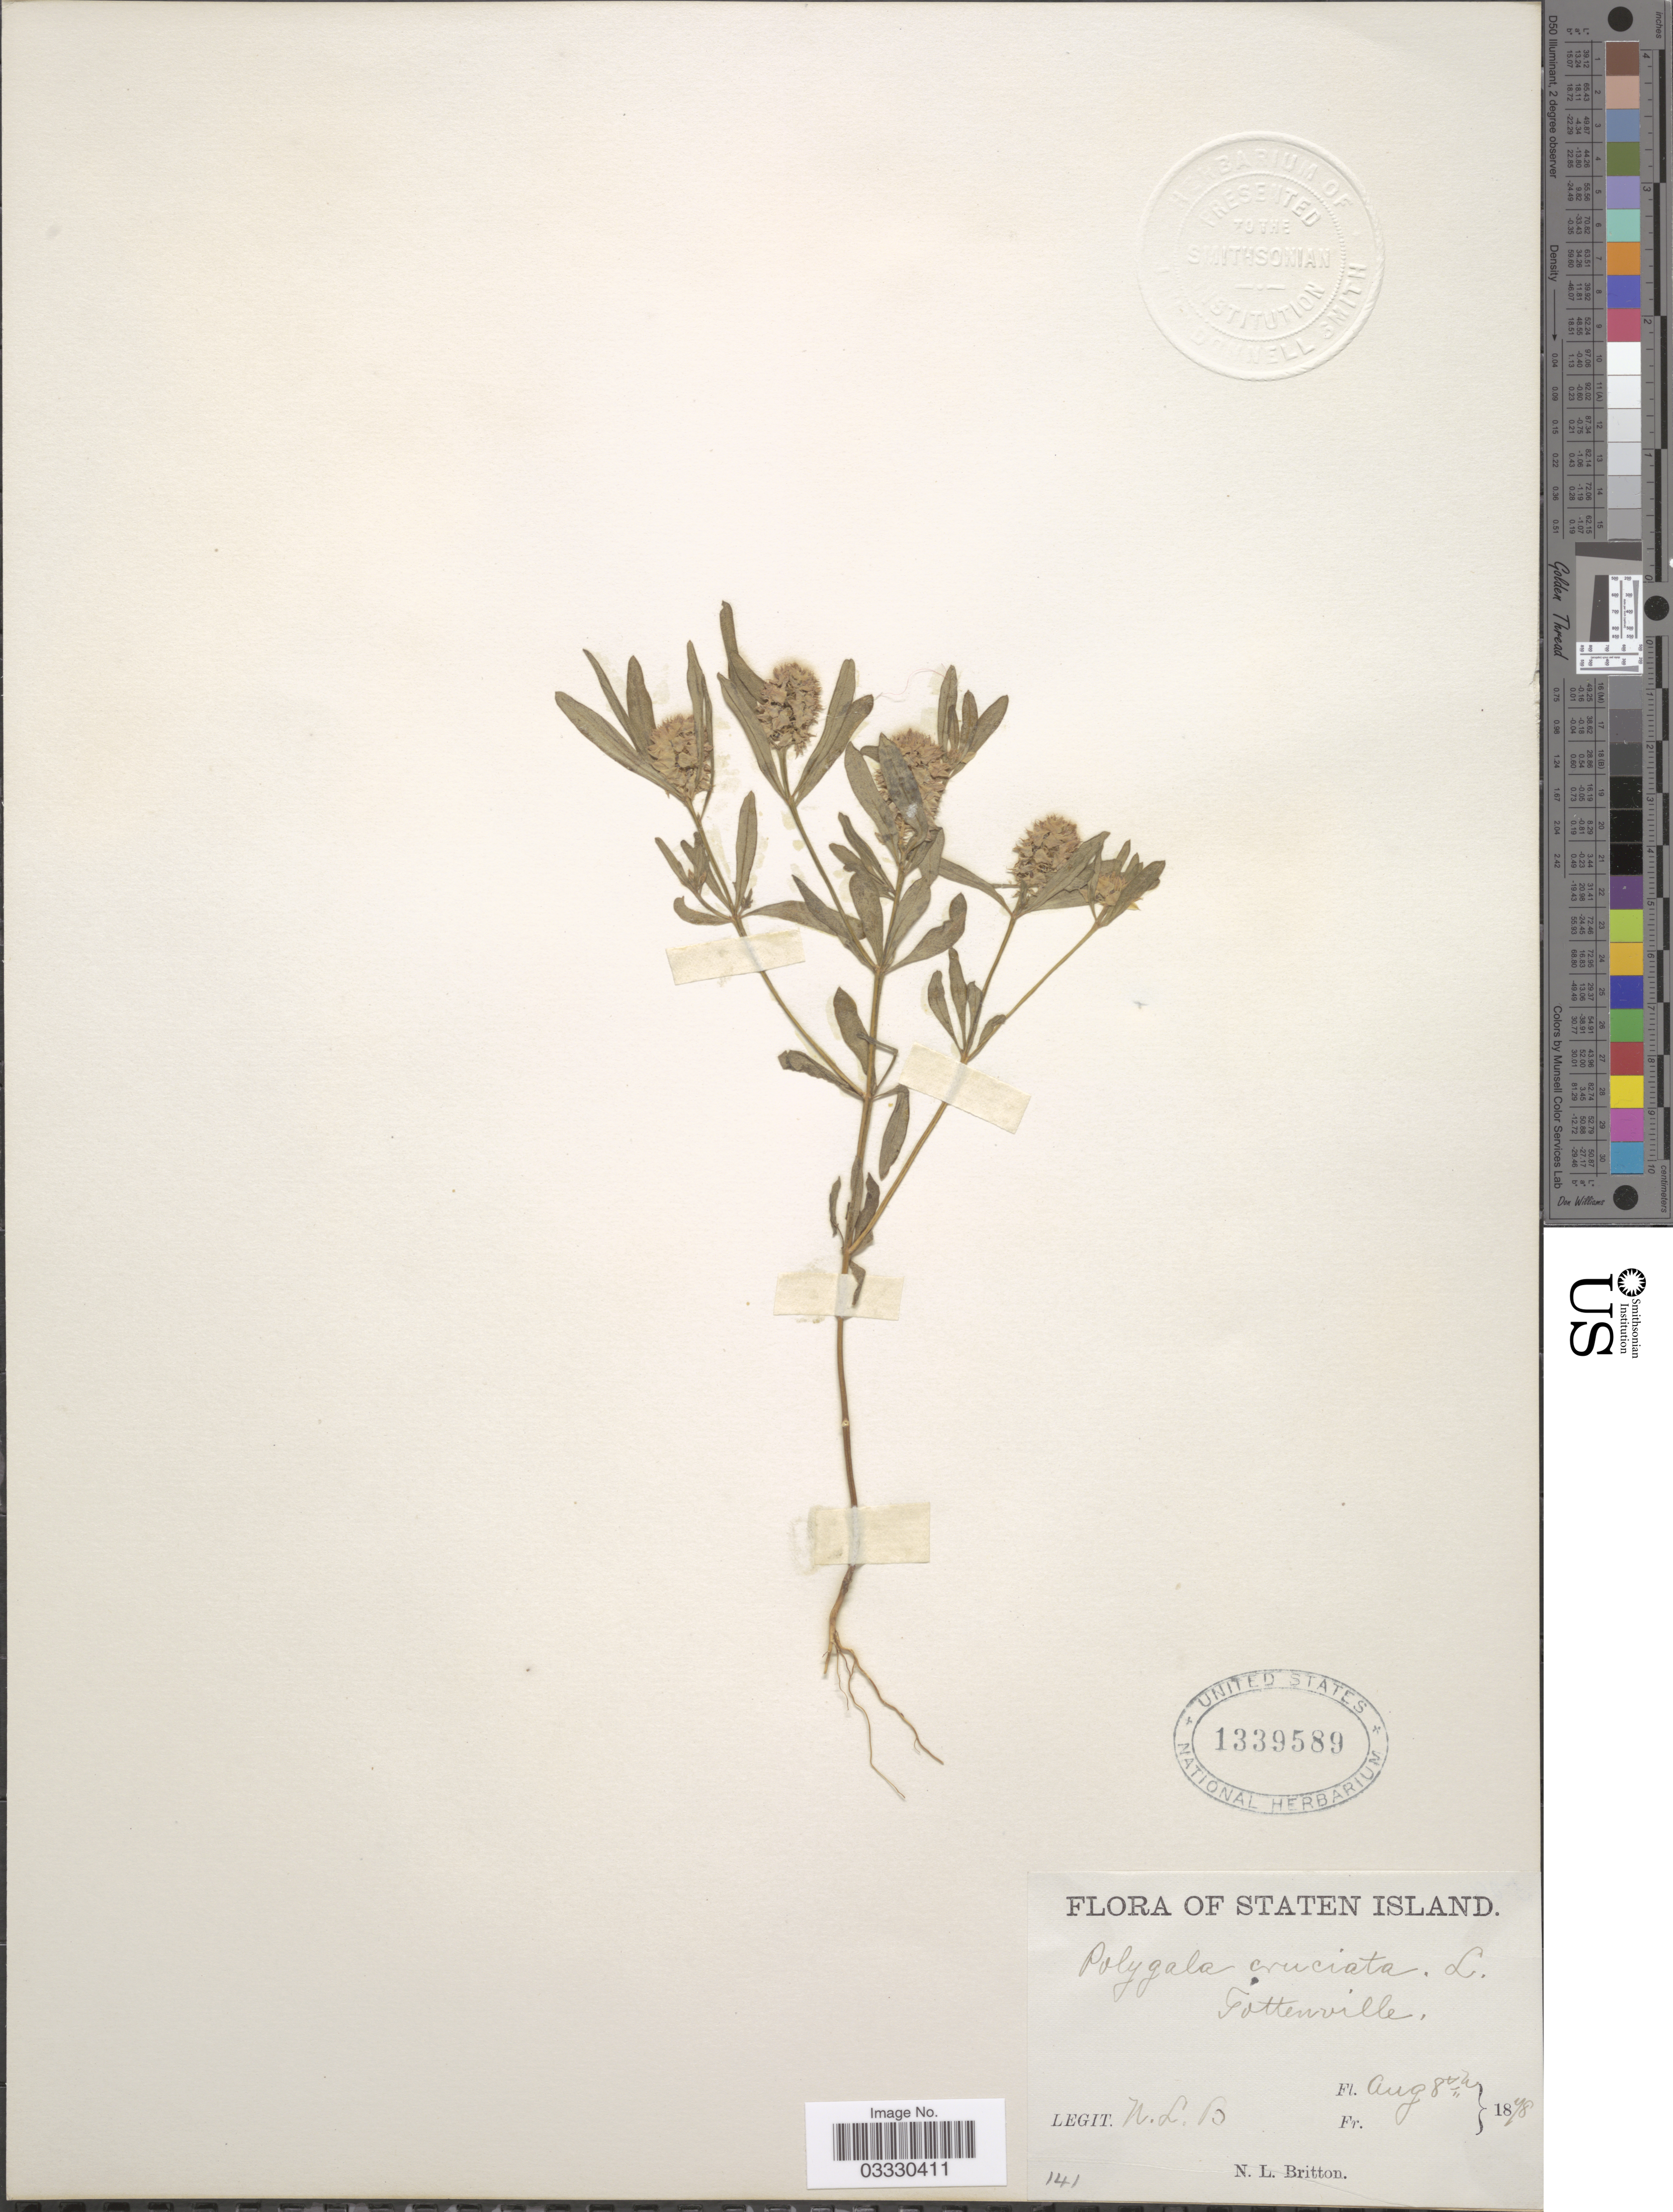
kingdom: Plantae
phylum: Tracheophyta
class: Magnoliopsida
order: Fabales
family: Polygalaceae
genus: Polygala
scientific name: Polygala cruciata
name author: L.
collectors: N. Britton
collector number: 141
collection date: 1878-08-08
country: United States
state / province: New York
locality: Staten Island. Tottenville.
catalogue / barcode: US 1339589